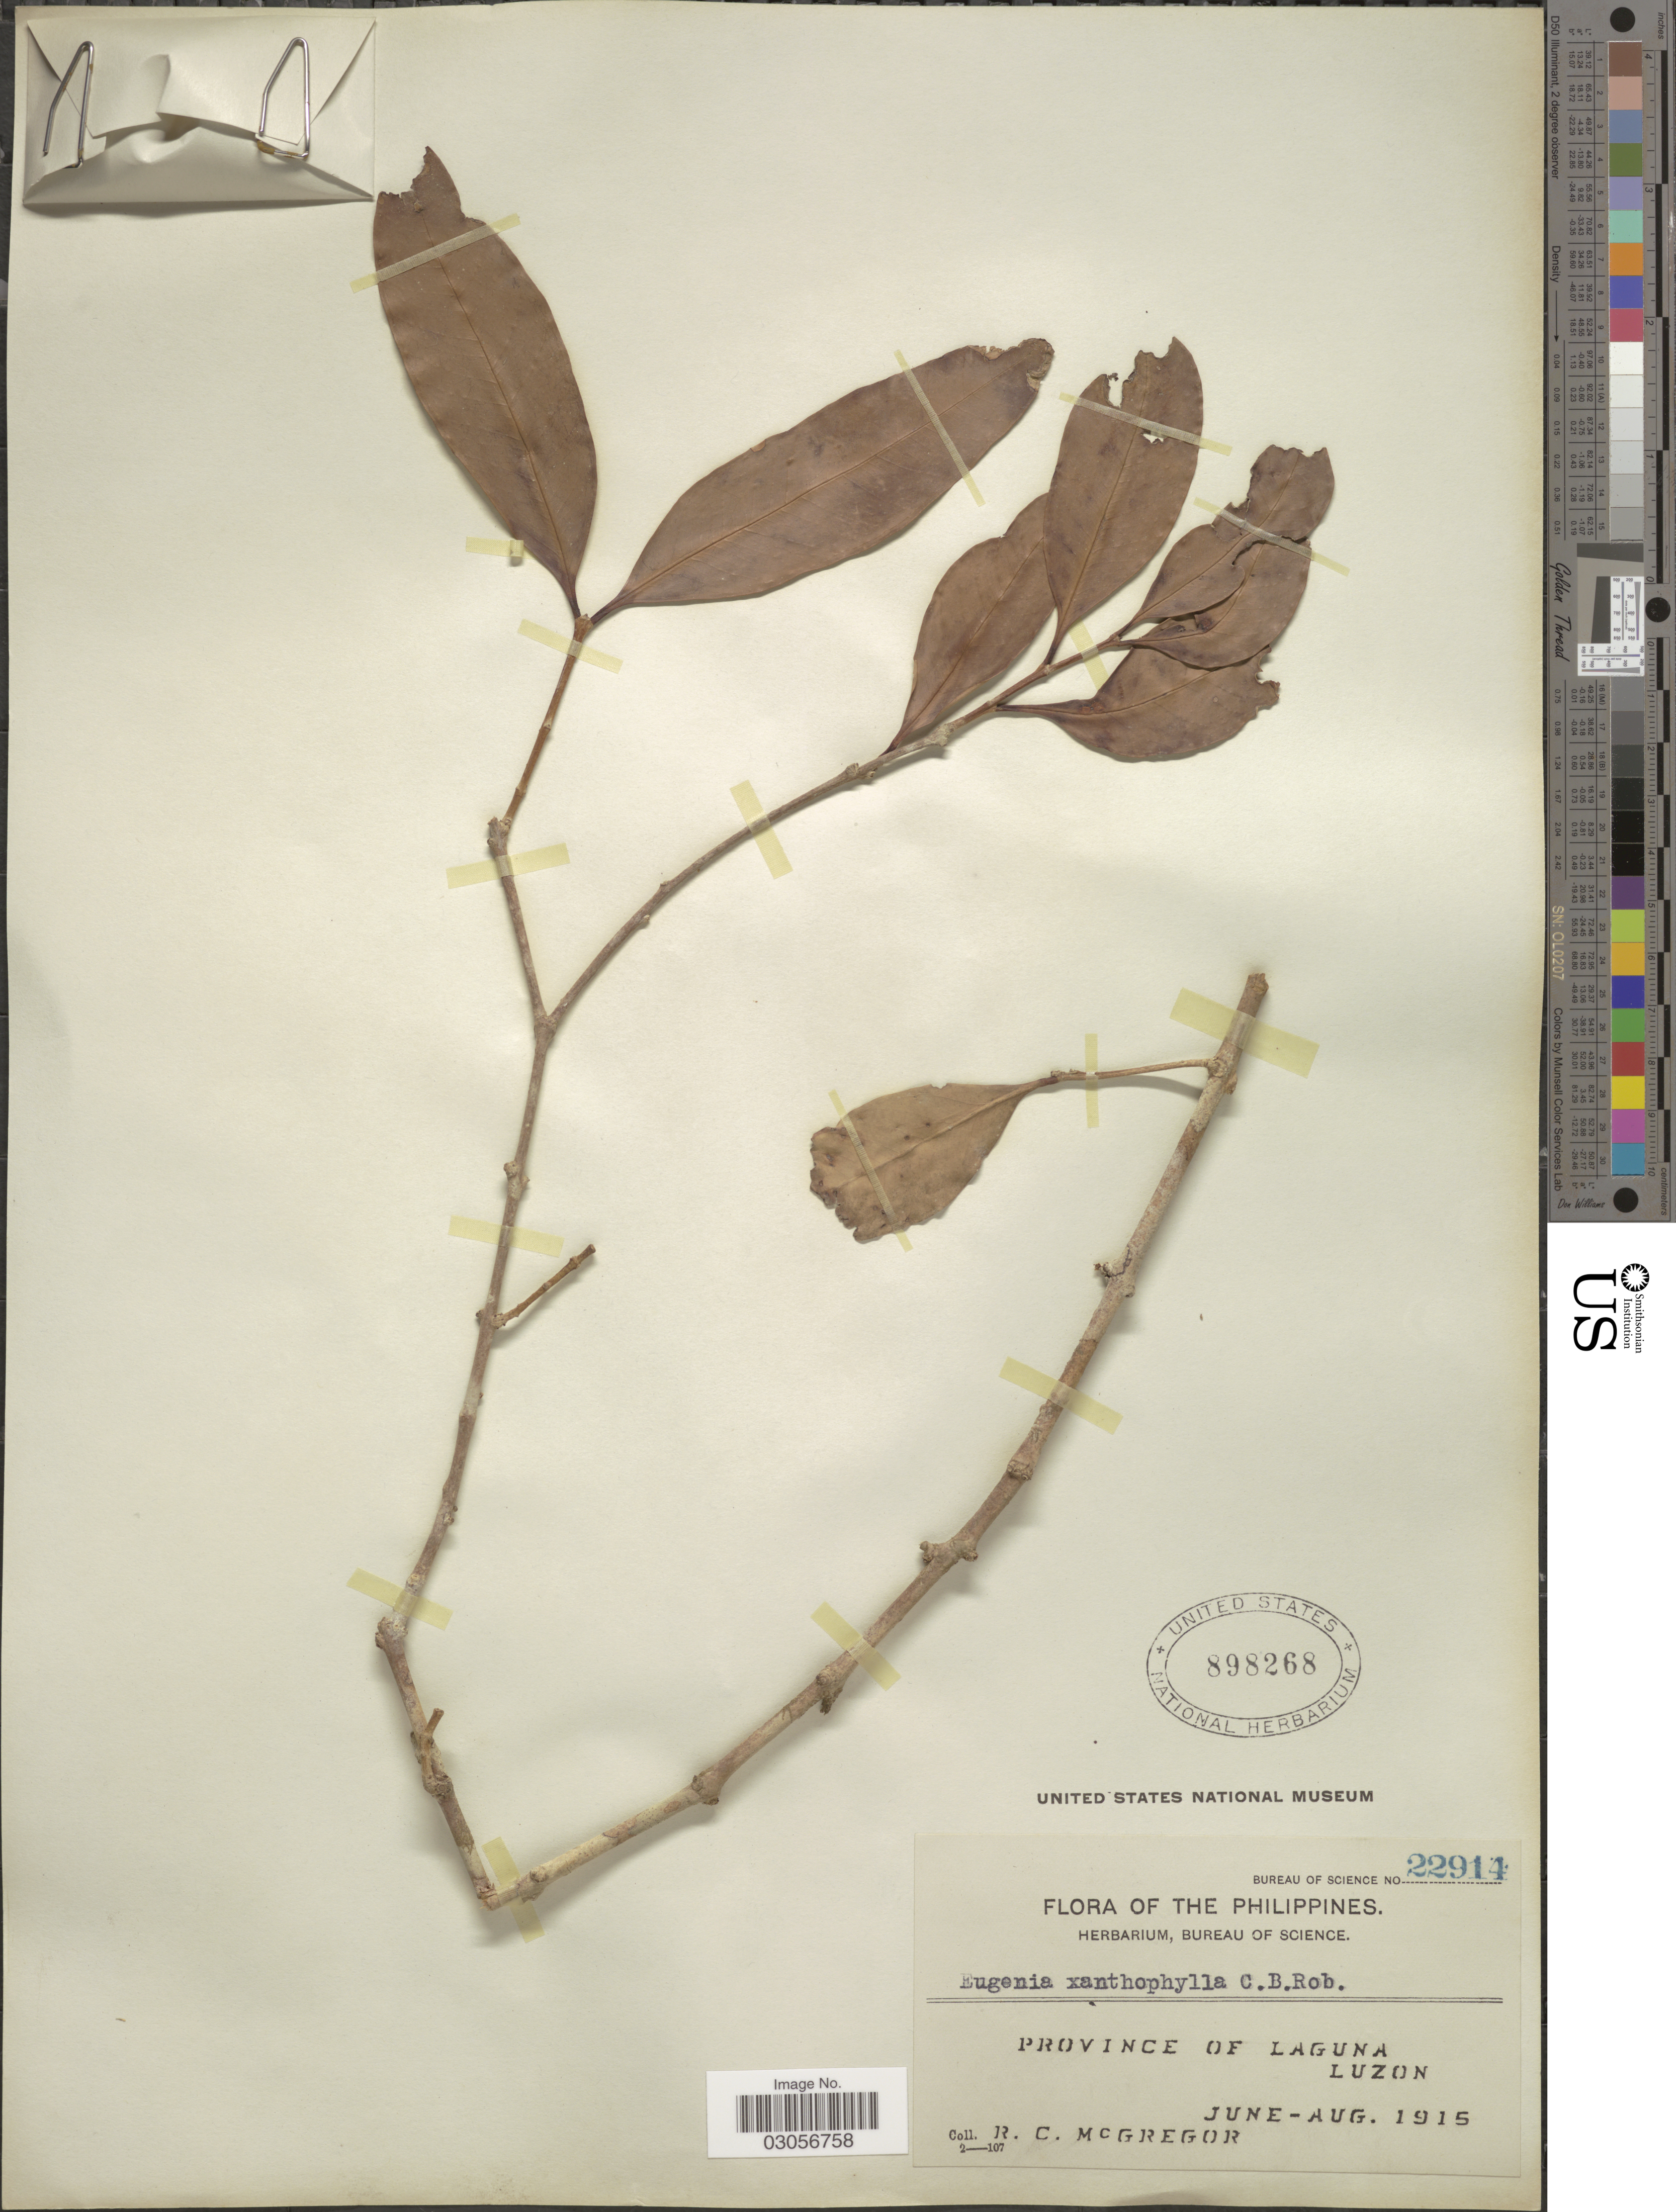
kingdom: Plantae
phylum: Tracheophyta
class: Magnoliopsida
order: Myrtales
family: Myrtaceae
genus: Syzygium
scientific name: Syzygium xanthophyllum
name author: (C.B. Rob.) Merr.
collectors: R. C. McGregor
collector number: Bureau of Science 22914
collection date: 1915-06/1915-08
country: Philippines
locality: Province of Laguna, Luzon.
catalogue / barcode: US 898268